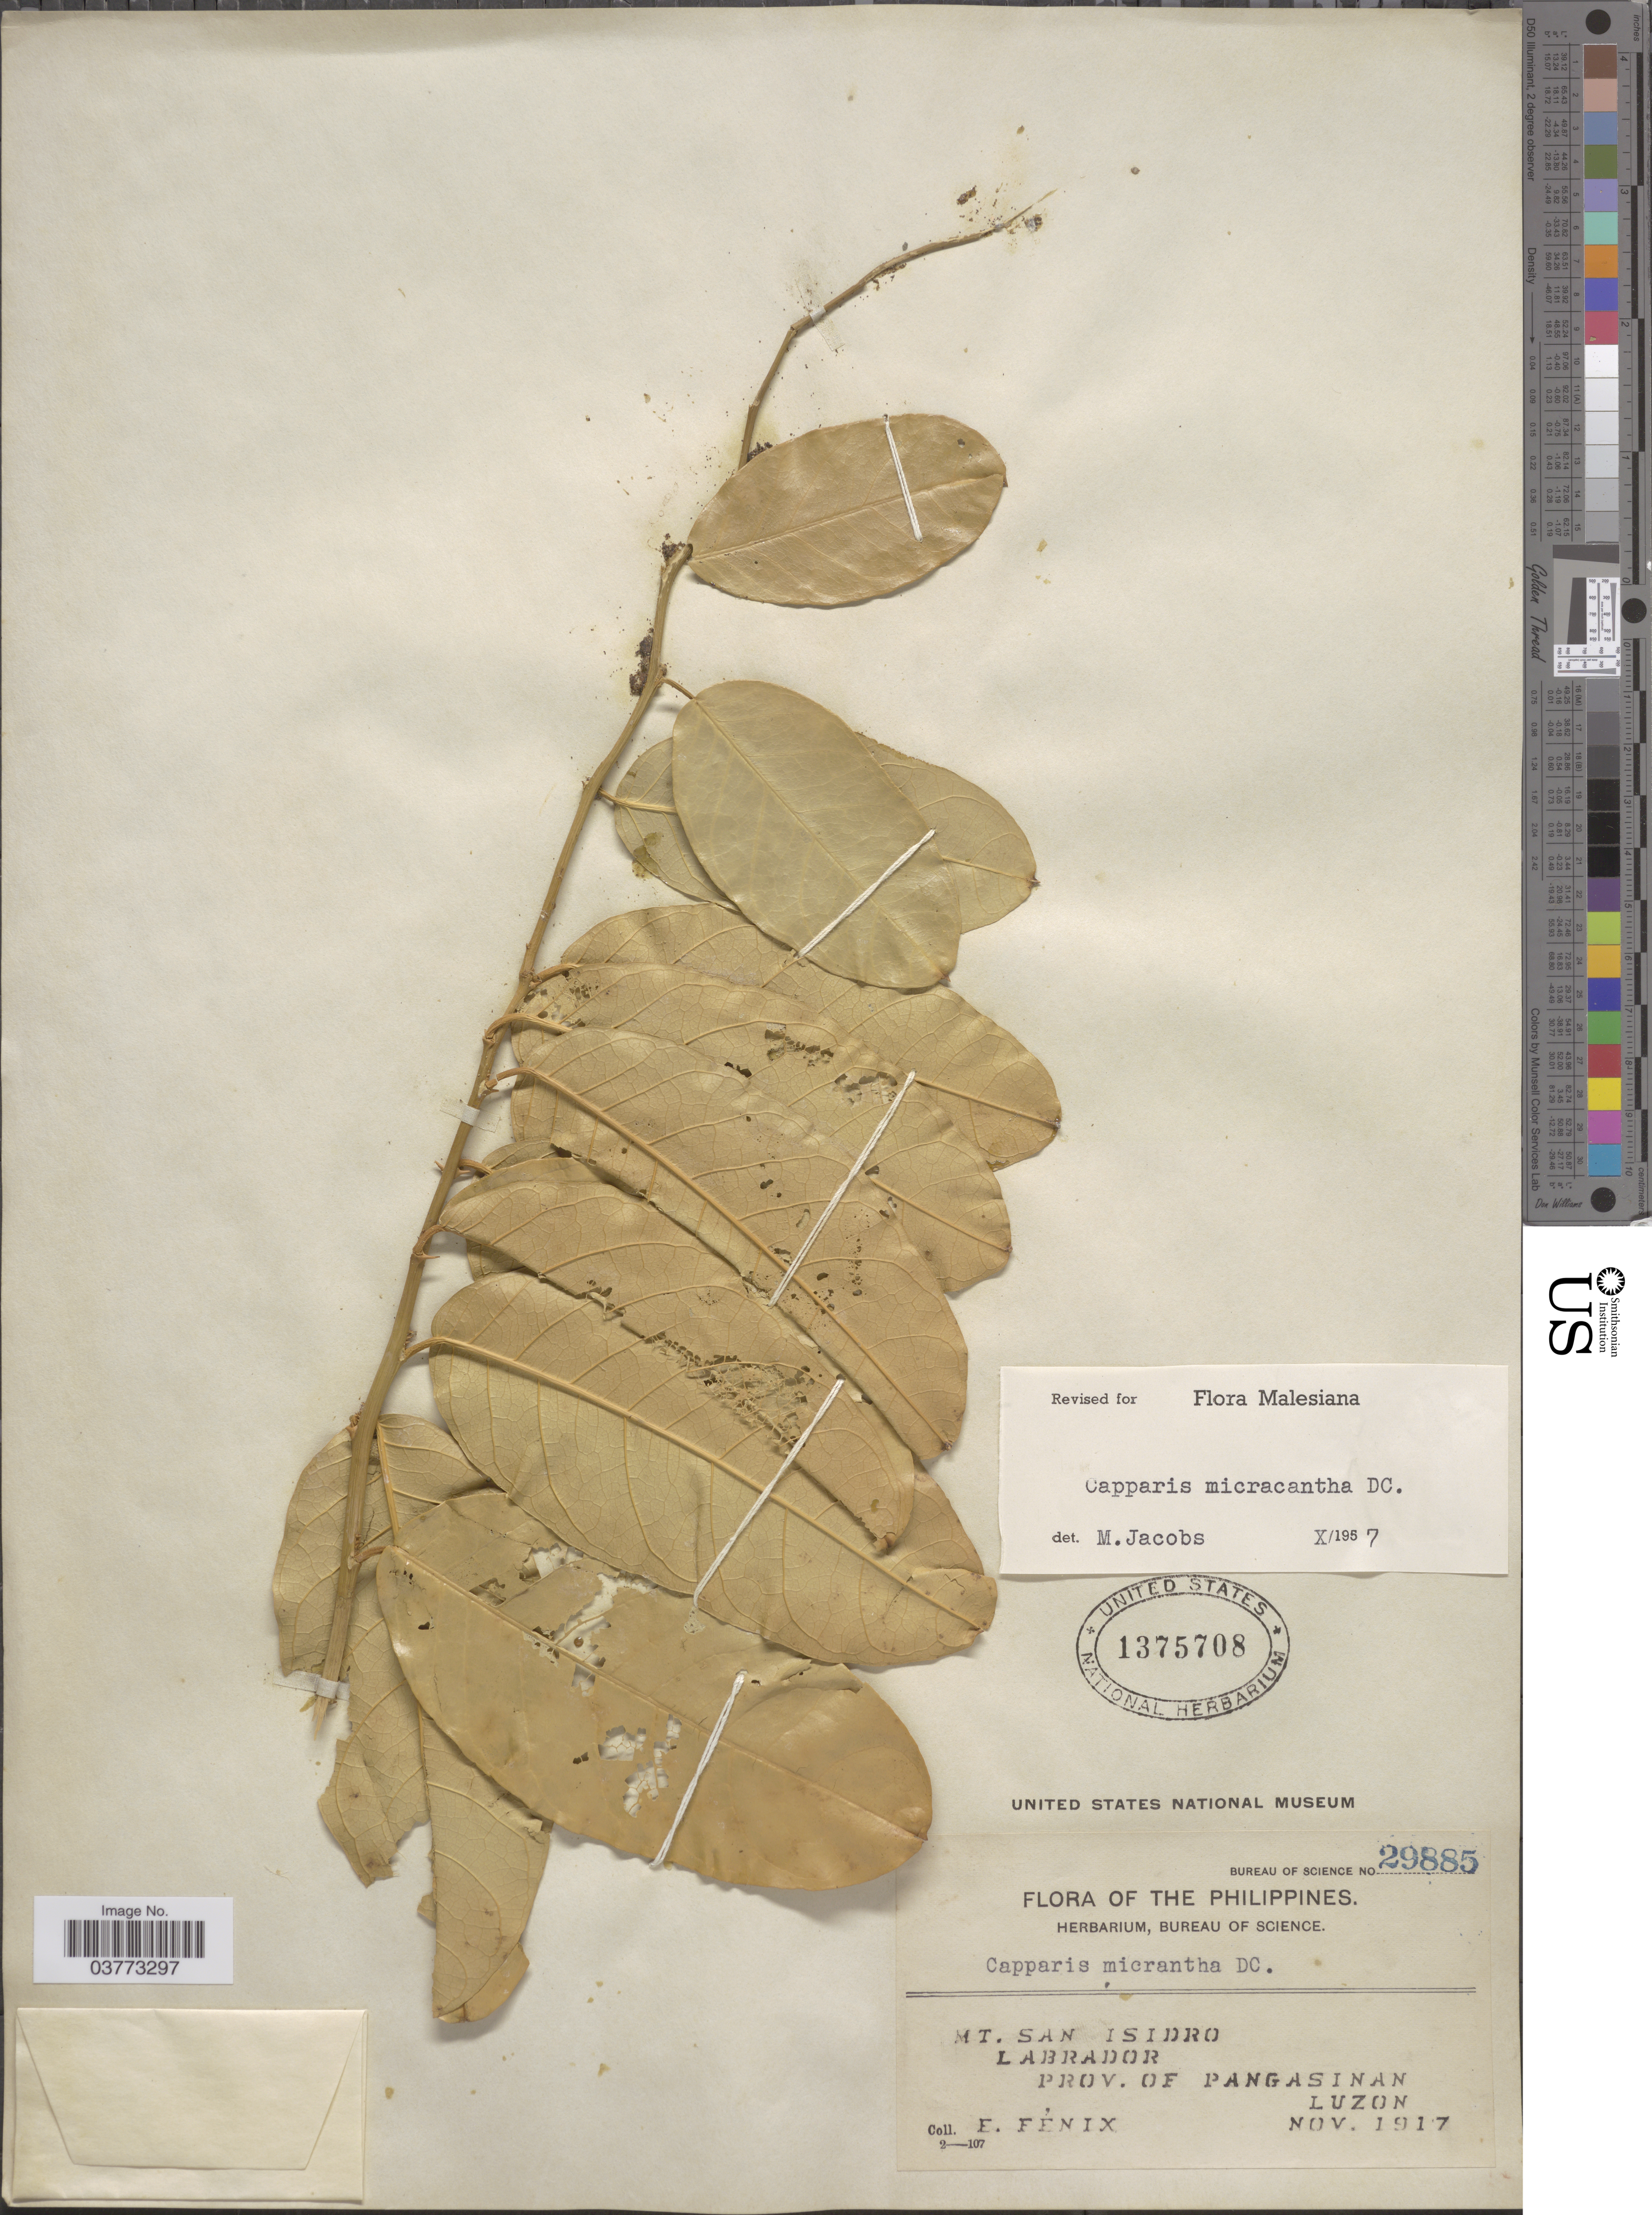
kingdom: Plantae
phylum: Tracheophyta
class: Magnoliopsida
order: Brassicales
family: Capparaceae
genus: Capparis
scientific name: Capparis micrantha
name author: A. Rich.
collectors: E. Fénix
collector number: Bureau of Science 29885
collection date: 1917-11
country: Philippines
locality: The Philippines. Mt. San Isidro. Labrador. Prov. of Pangasinan. Luzon.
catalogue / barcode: US 1375708